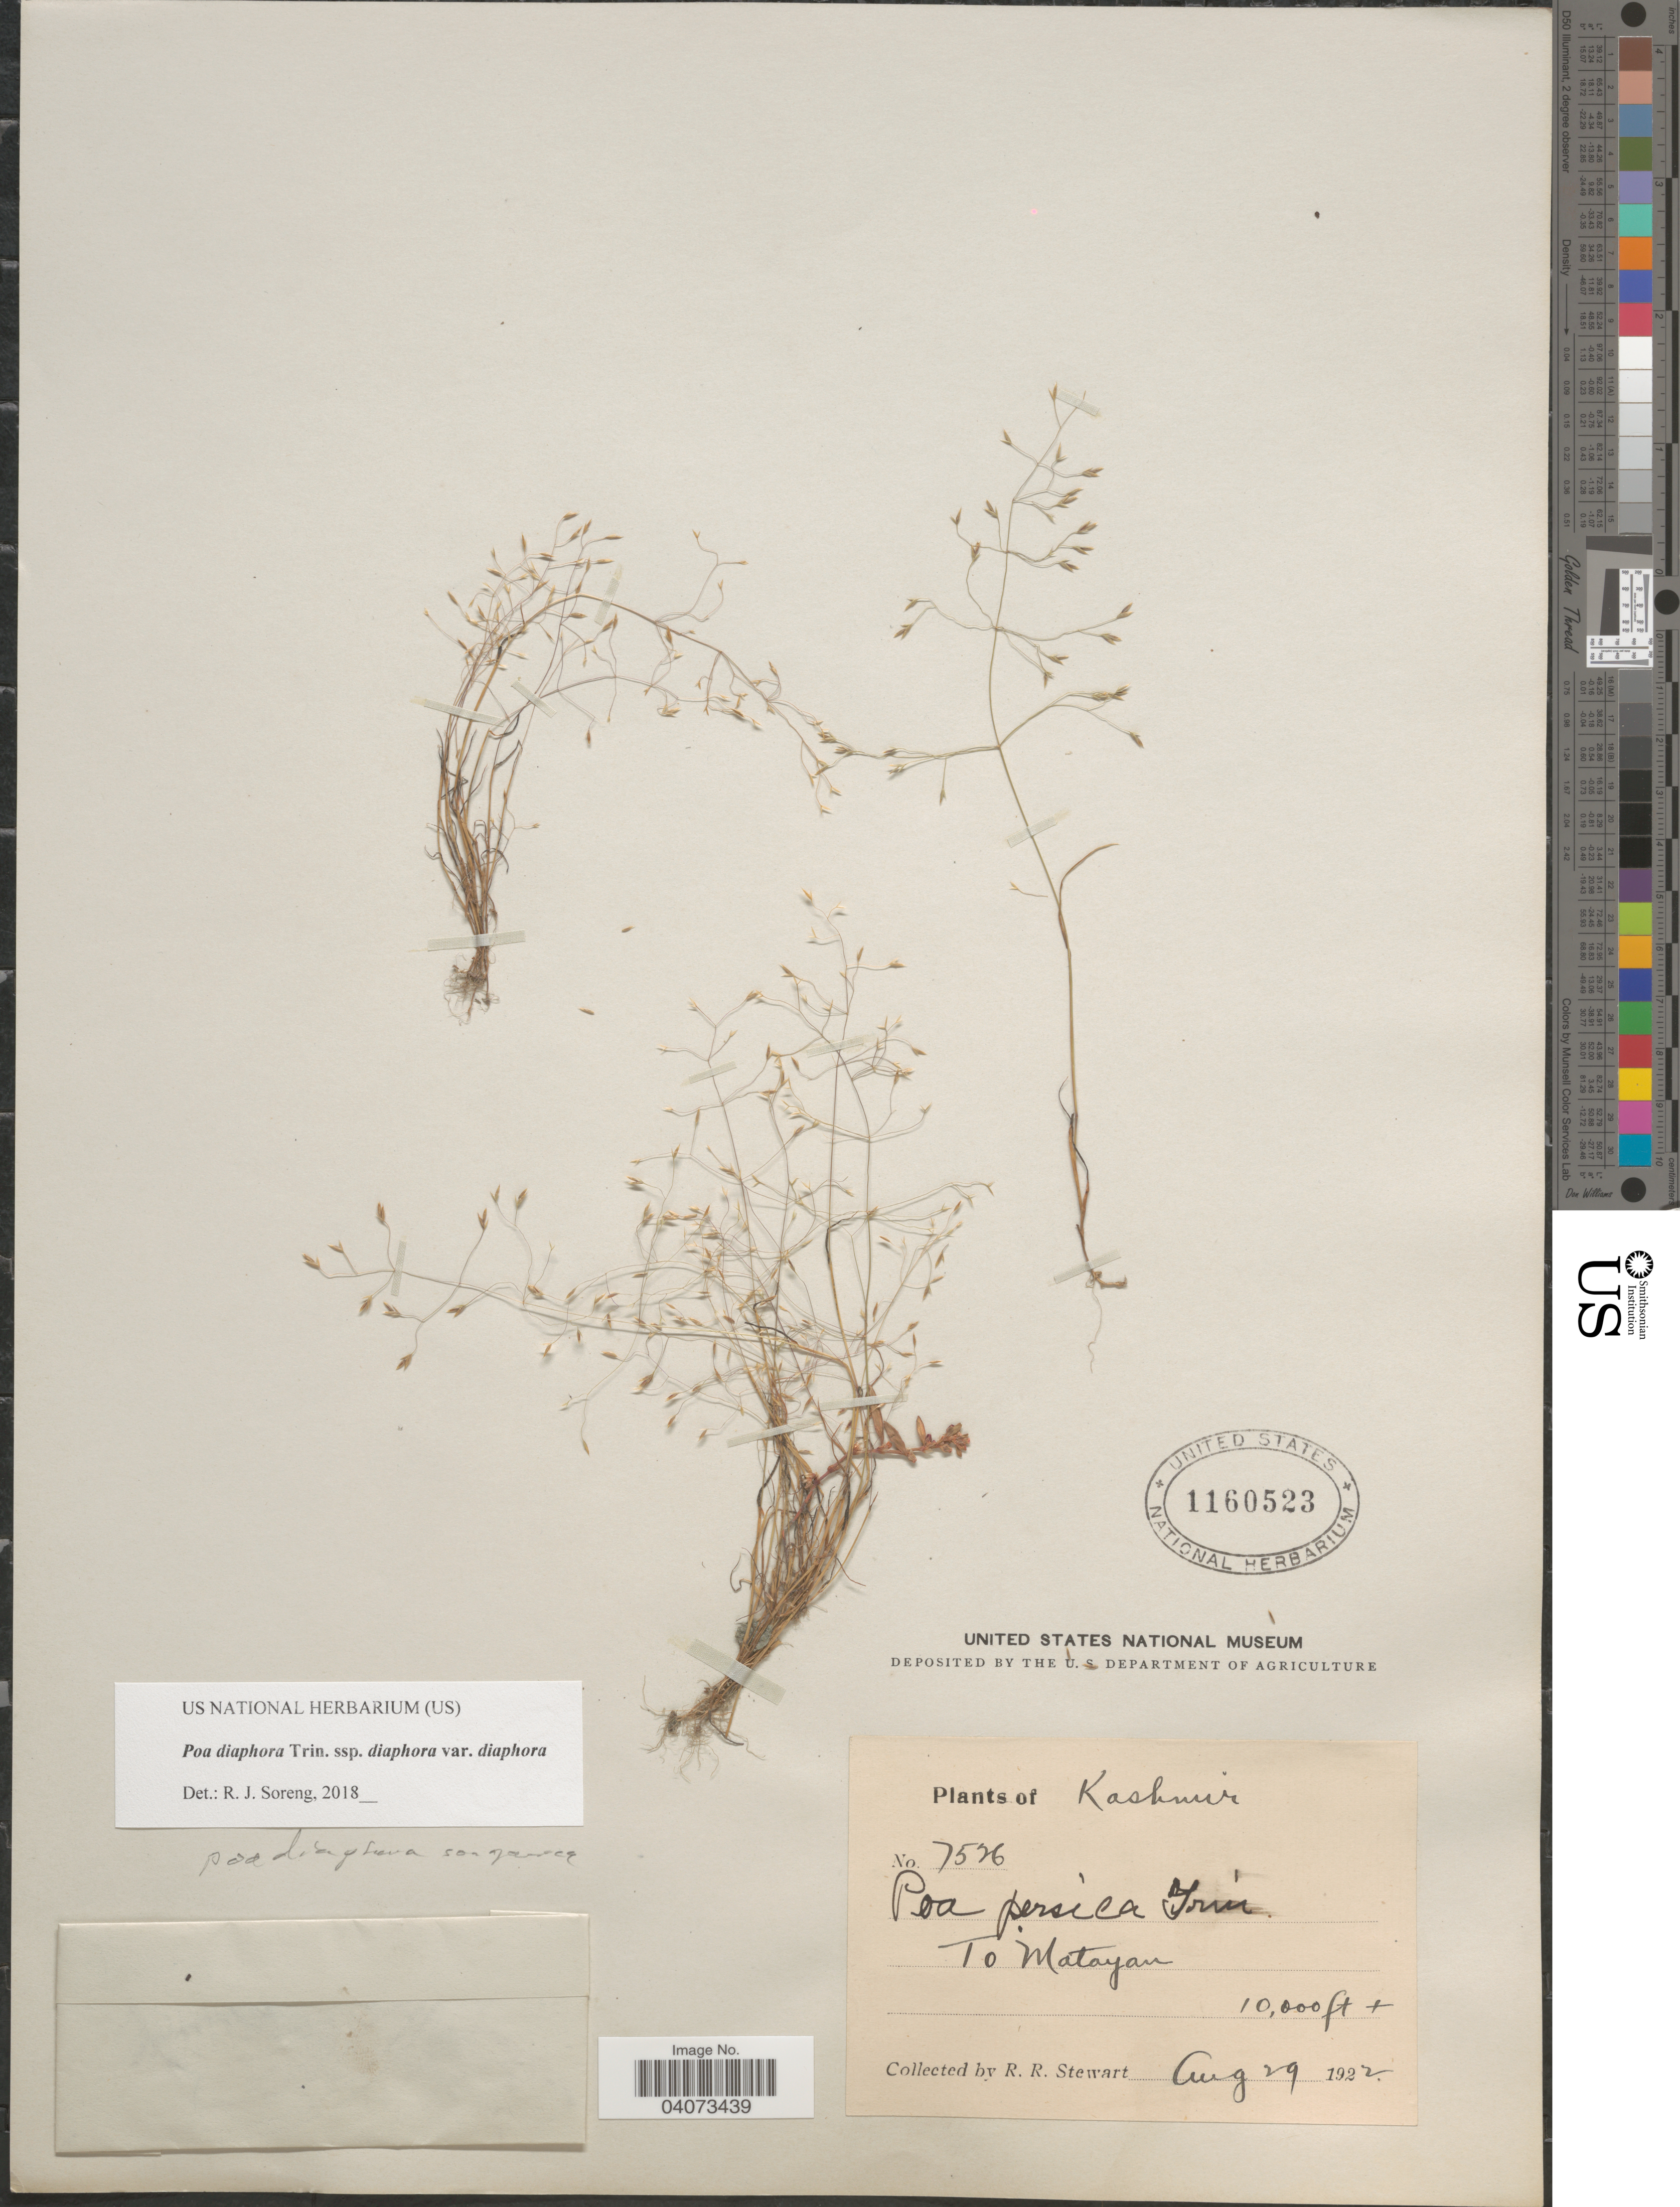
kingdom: Plantae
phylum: Tracheophyta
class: Liliopsida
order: Poales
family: Poaceae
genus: Poa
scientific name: Poa diaphora subsp. diaphora var. diaphora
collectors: R. Stewart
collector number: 7526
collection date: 1922-08-29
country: India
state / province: Jammu and Kashmir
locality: Kashmir. To Matayan.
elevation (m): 3048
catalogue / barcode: US 1160523